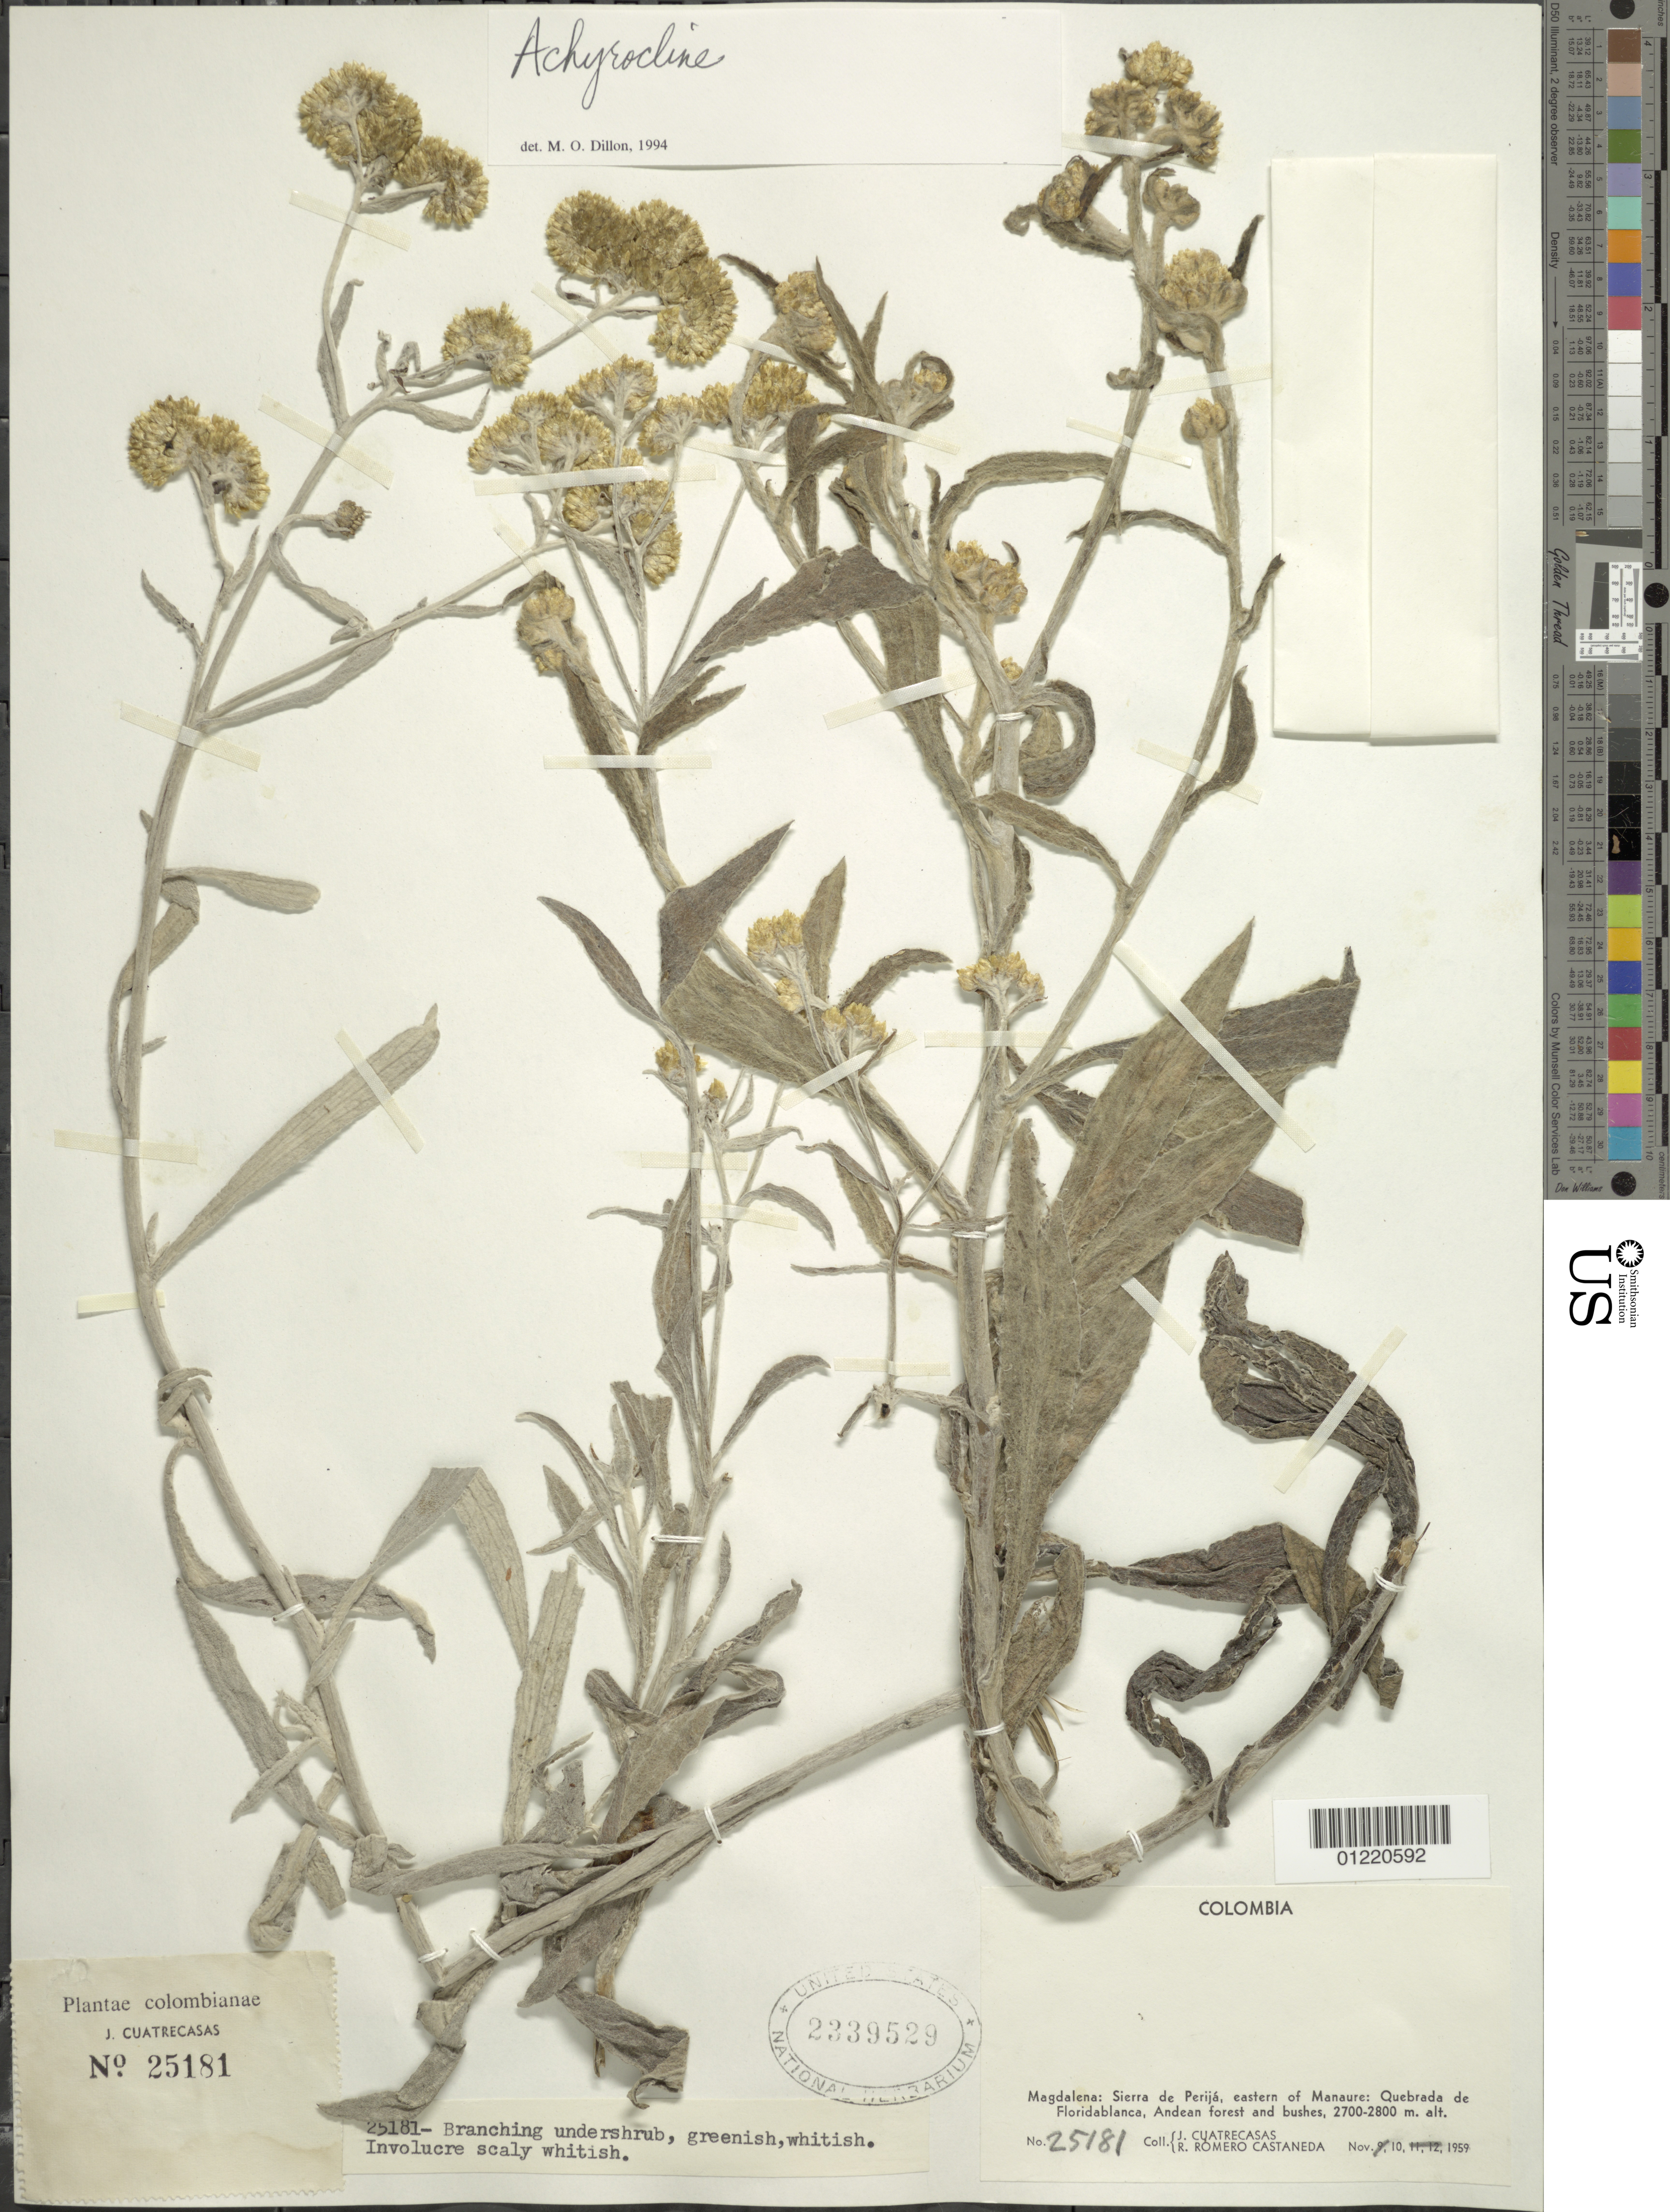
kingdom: Plantae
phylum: Tracheophyta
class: Magnoliopsida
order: Asterales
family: Asteraceae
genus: Achyrocline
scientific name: Achyrocline sp.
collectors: J. Cuatrecasas & R. Romero Castañeda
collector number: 25181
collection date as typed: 10 Nov 1959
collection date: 1959-11-10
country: Colombia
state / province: Magdalena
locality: Sierra de Perijá, E of Manaure, Quebrada de Floridablanca.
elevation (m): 2700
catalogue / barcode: US 2339529